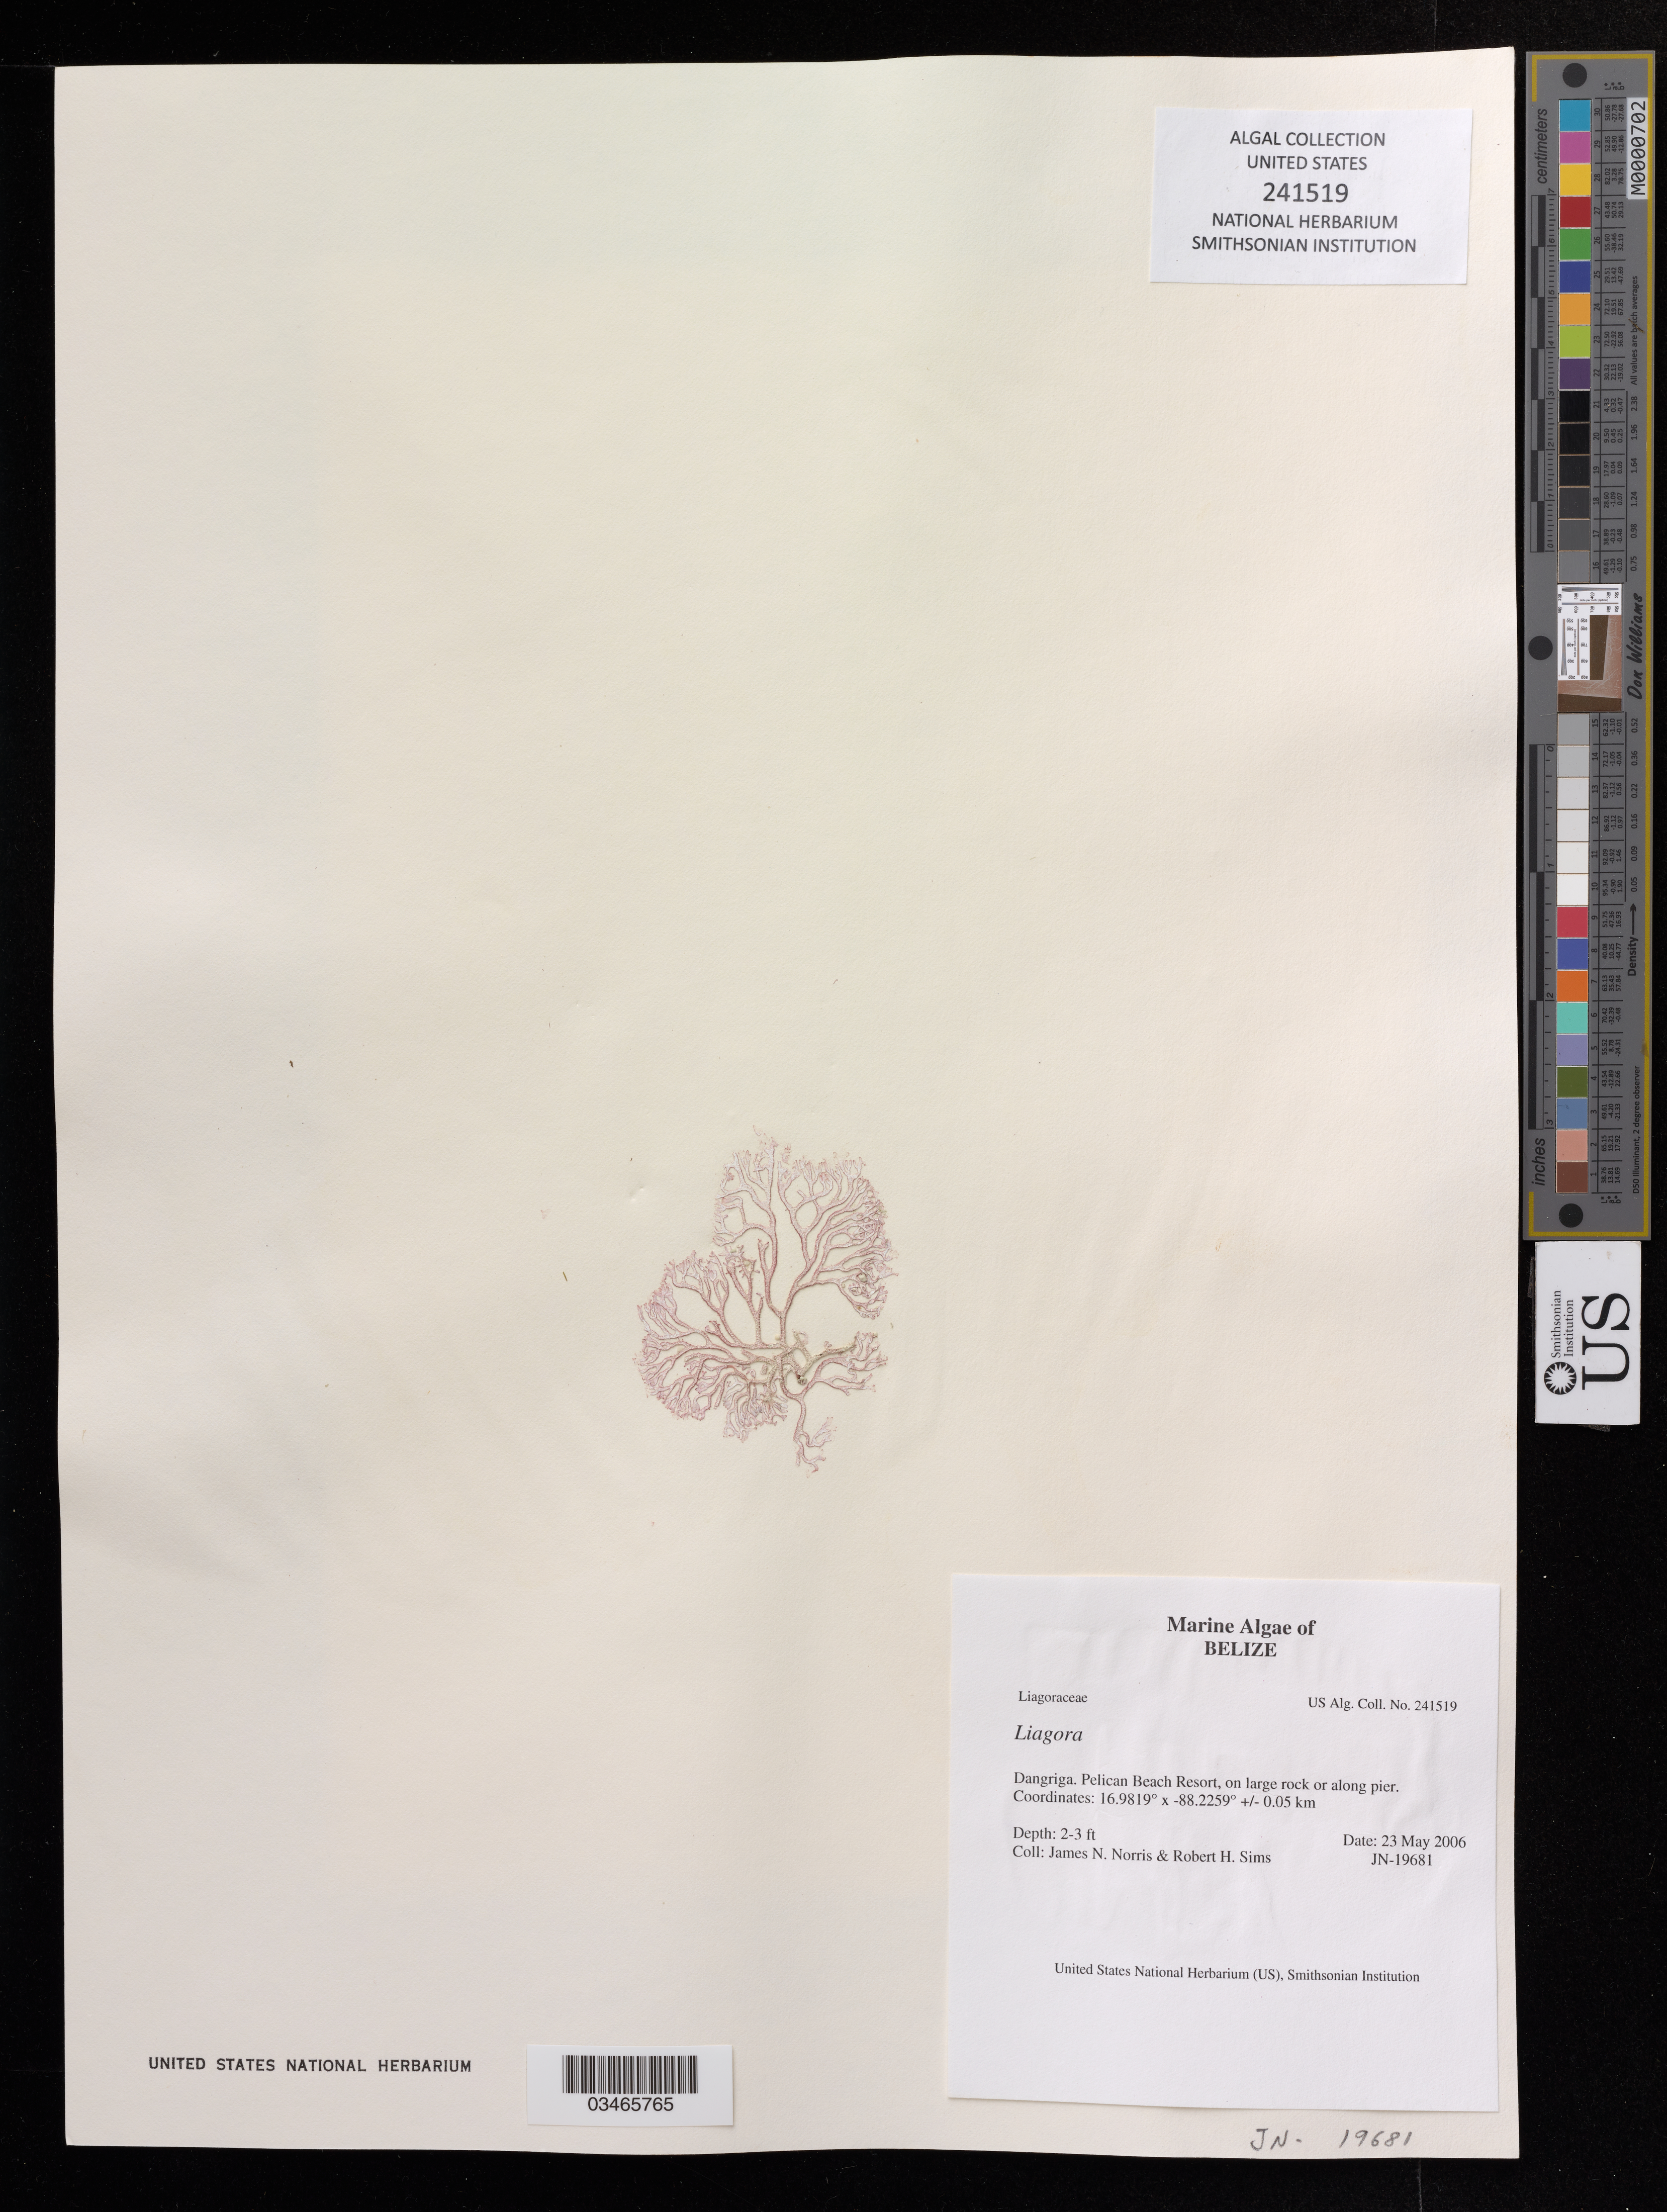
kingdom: Plantae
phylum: Rhodophyta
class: Florideophyceae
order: Nemaliales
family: Liagoraceae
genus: Liagora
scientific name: Liagora sp.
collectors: J. Norris & R. H. Sims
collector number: JN-19681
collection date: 2006-05-23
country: Belize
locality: Dangriga, Pelican Beach Resort, on large rock or along pier.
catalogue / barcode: US 241519